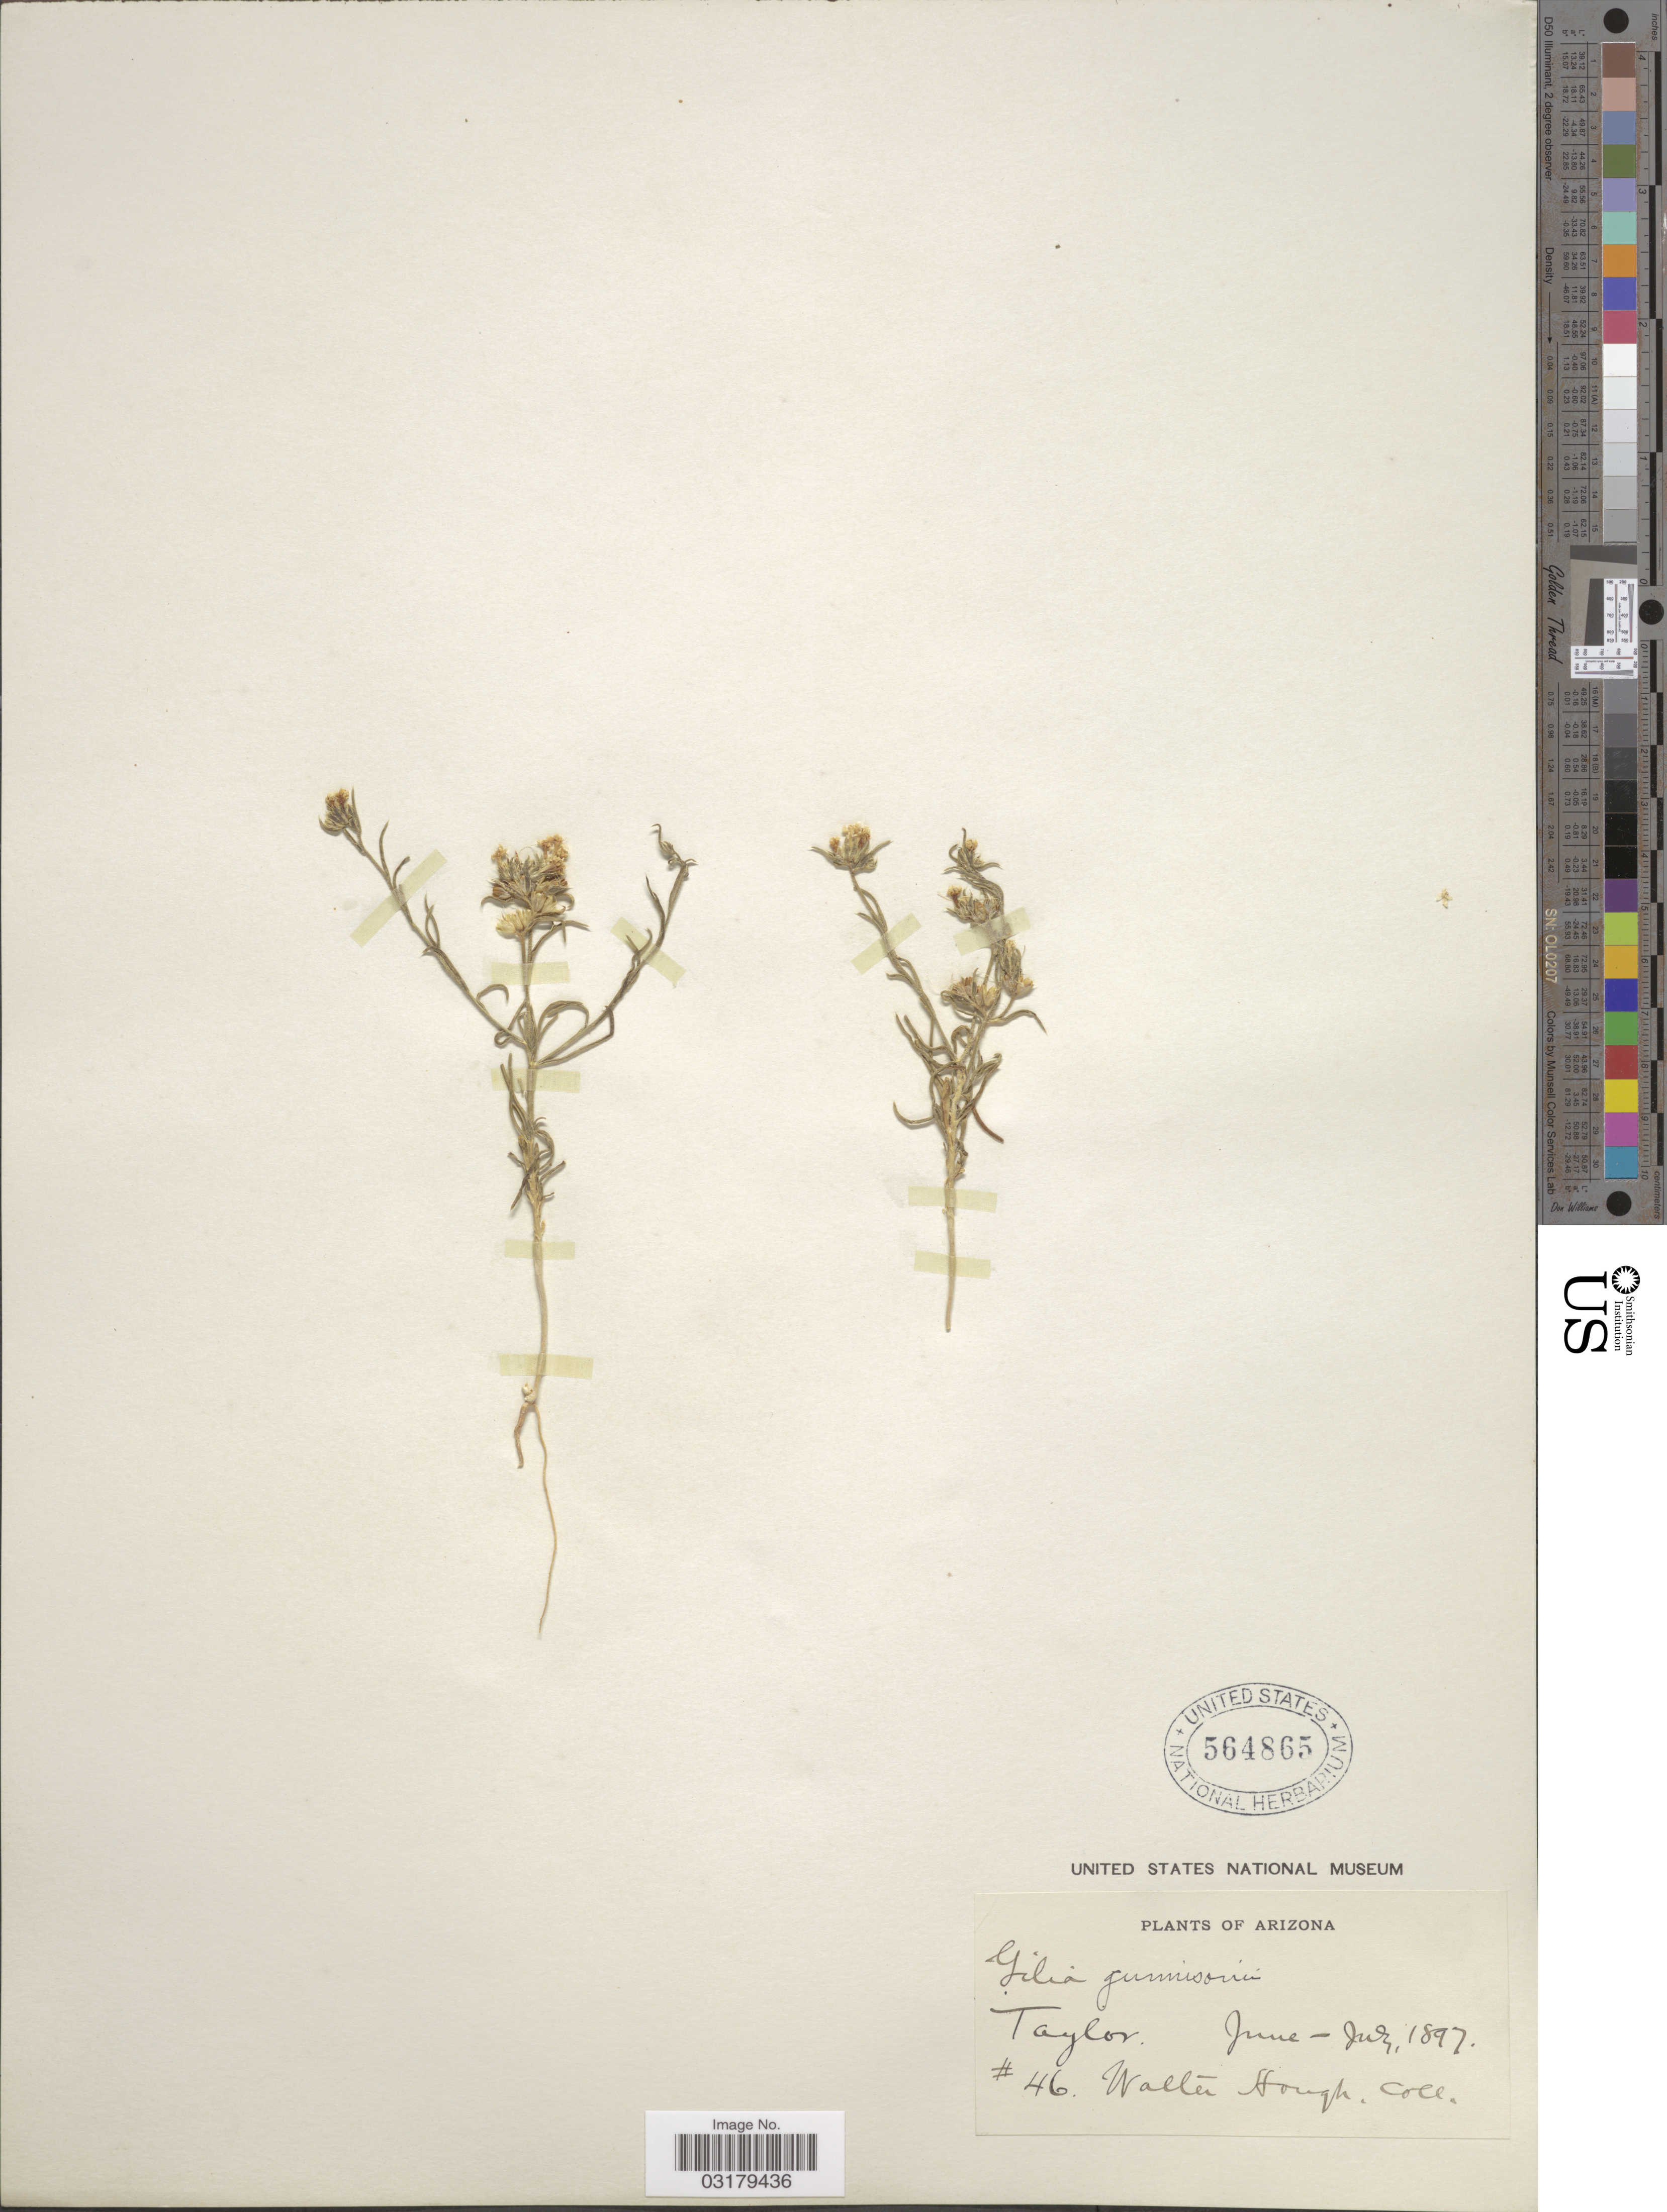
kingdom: Plantae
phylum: Tracheophyta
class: Magnoliopsida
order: Ericales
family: Polemoniaceae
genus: Ipomopsis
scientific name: Ipomopsis gunnisonii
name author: (Torr. & A. Gray) V.E. Grant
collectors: W. Hough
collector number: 46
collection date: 1897-06/1897-07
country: United States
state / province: Arizona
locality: Taylor.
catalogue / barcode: US 564865